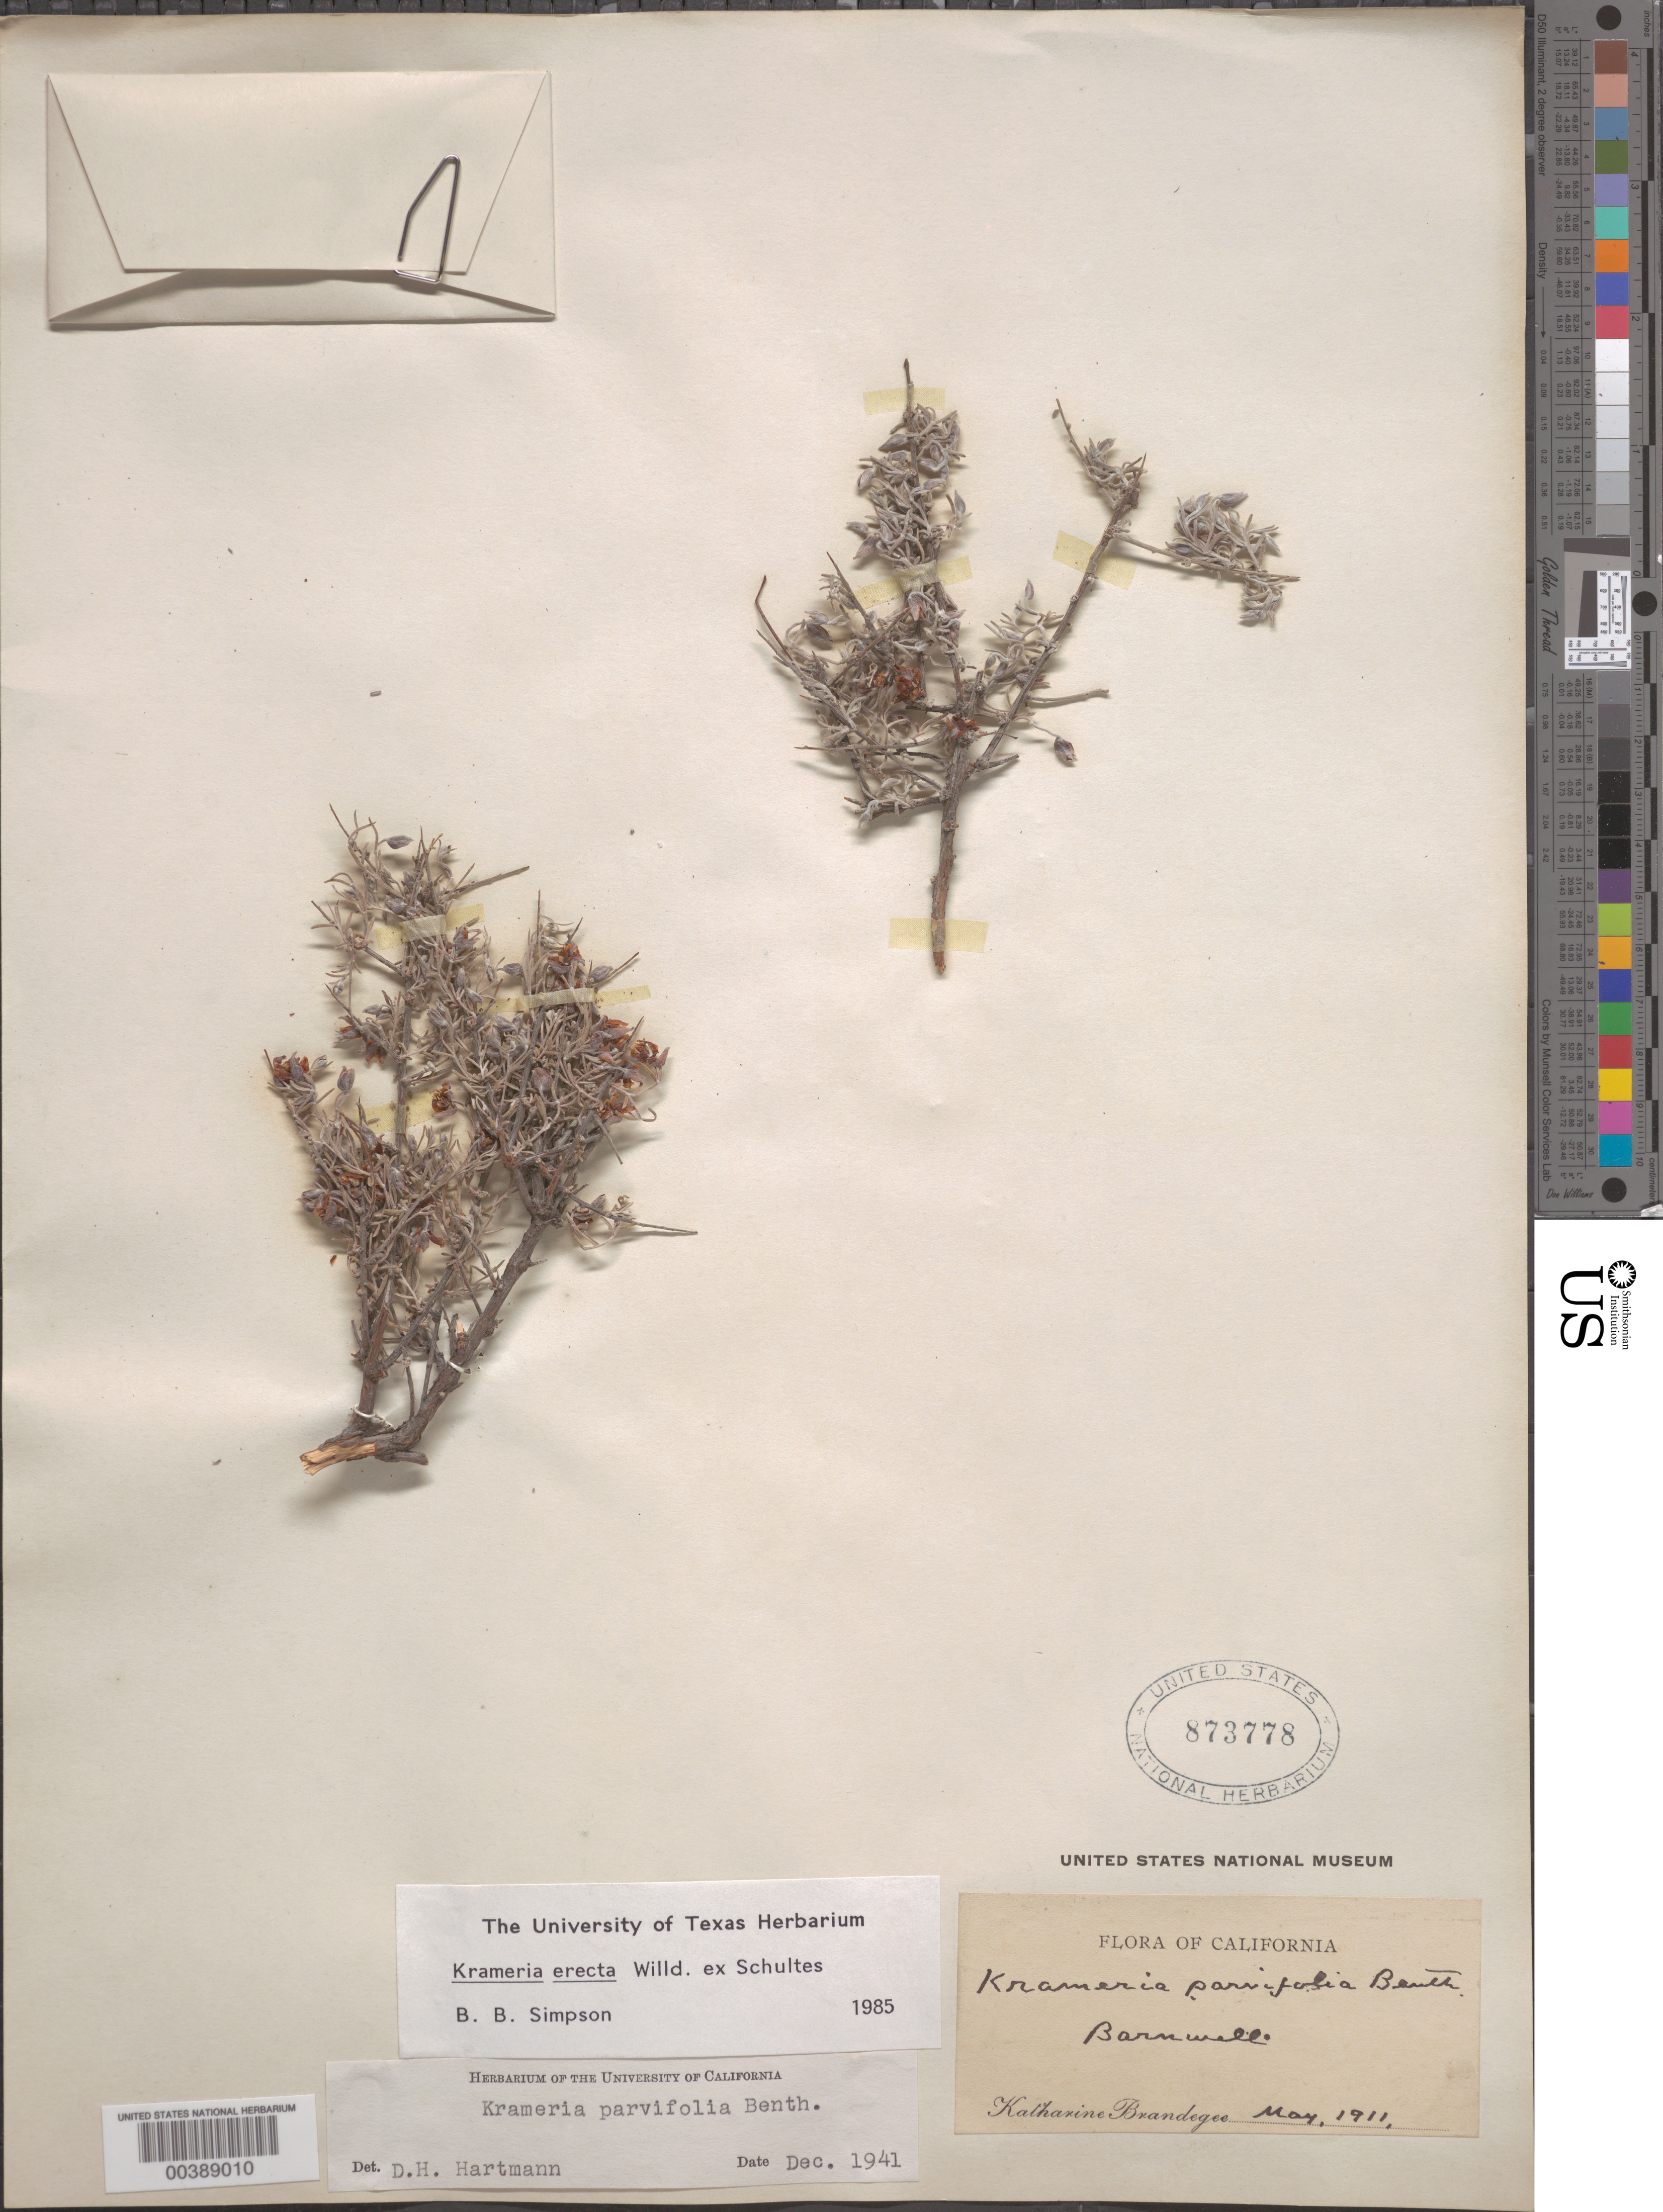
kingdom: Plantae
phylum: Tracheophyta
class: Magnoliopsida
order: Zygophyllales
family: Krameriaceae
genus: Krameria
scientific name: Krameria glandulosa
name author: Rose & J.H. Painter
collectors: M. K. Brandegee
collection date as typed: May 1911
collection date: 1911-05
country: United States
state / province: California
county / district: San Bernardino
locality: Barnwell. [county originally recorded as barnwell.]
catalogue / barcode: US 873778